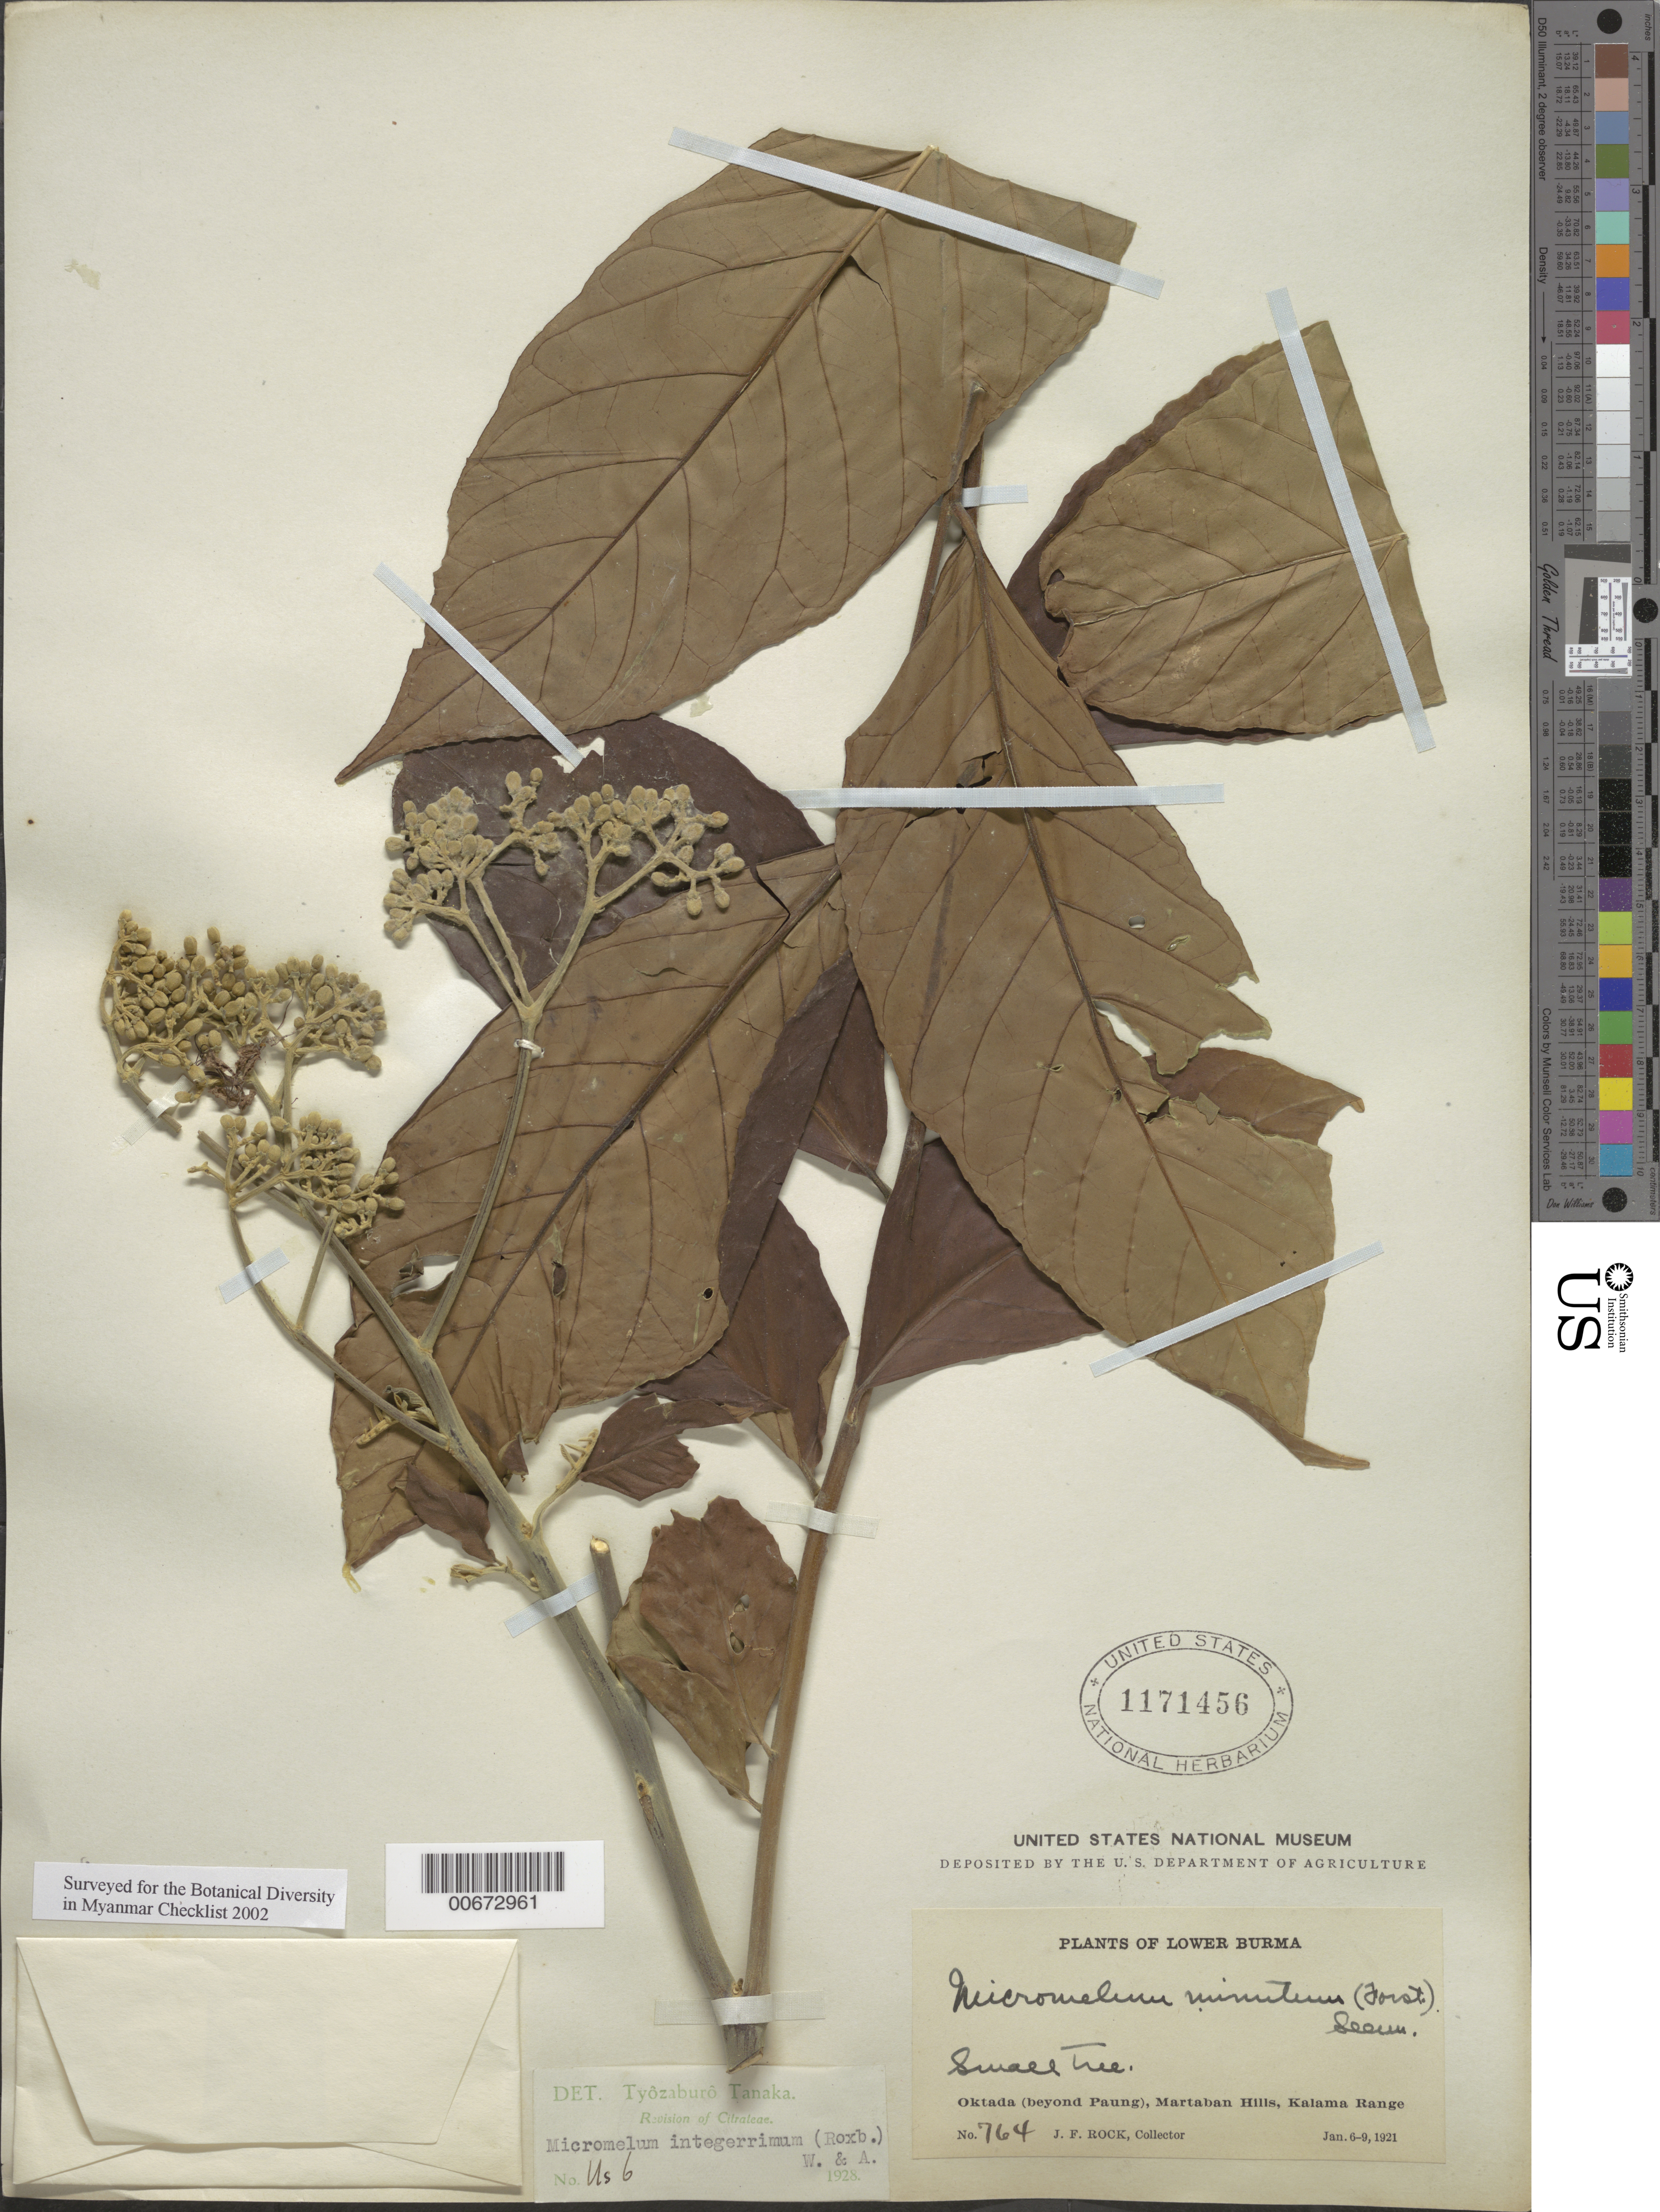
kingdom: Plantae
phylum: Tracheophyta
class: Magnoliopsida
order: Sapindales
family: Rutaceae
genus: Micromelum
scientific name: Micromelum integerrimum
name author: (Buch.-Ham. ex DC.) Wight & Arn. ex M. Roem.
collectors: J. F. Rock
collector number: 764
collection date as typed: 06 Jan 1921 to 09 Jan 1921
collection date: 1921-01-06/1921-01-09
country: Myanmar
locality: Lower Burma, Oktada, beyond Paung, Martaban Hills, Kalama Range.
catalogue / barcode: US 1171456